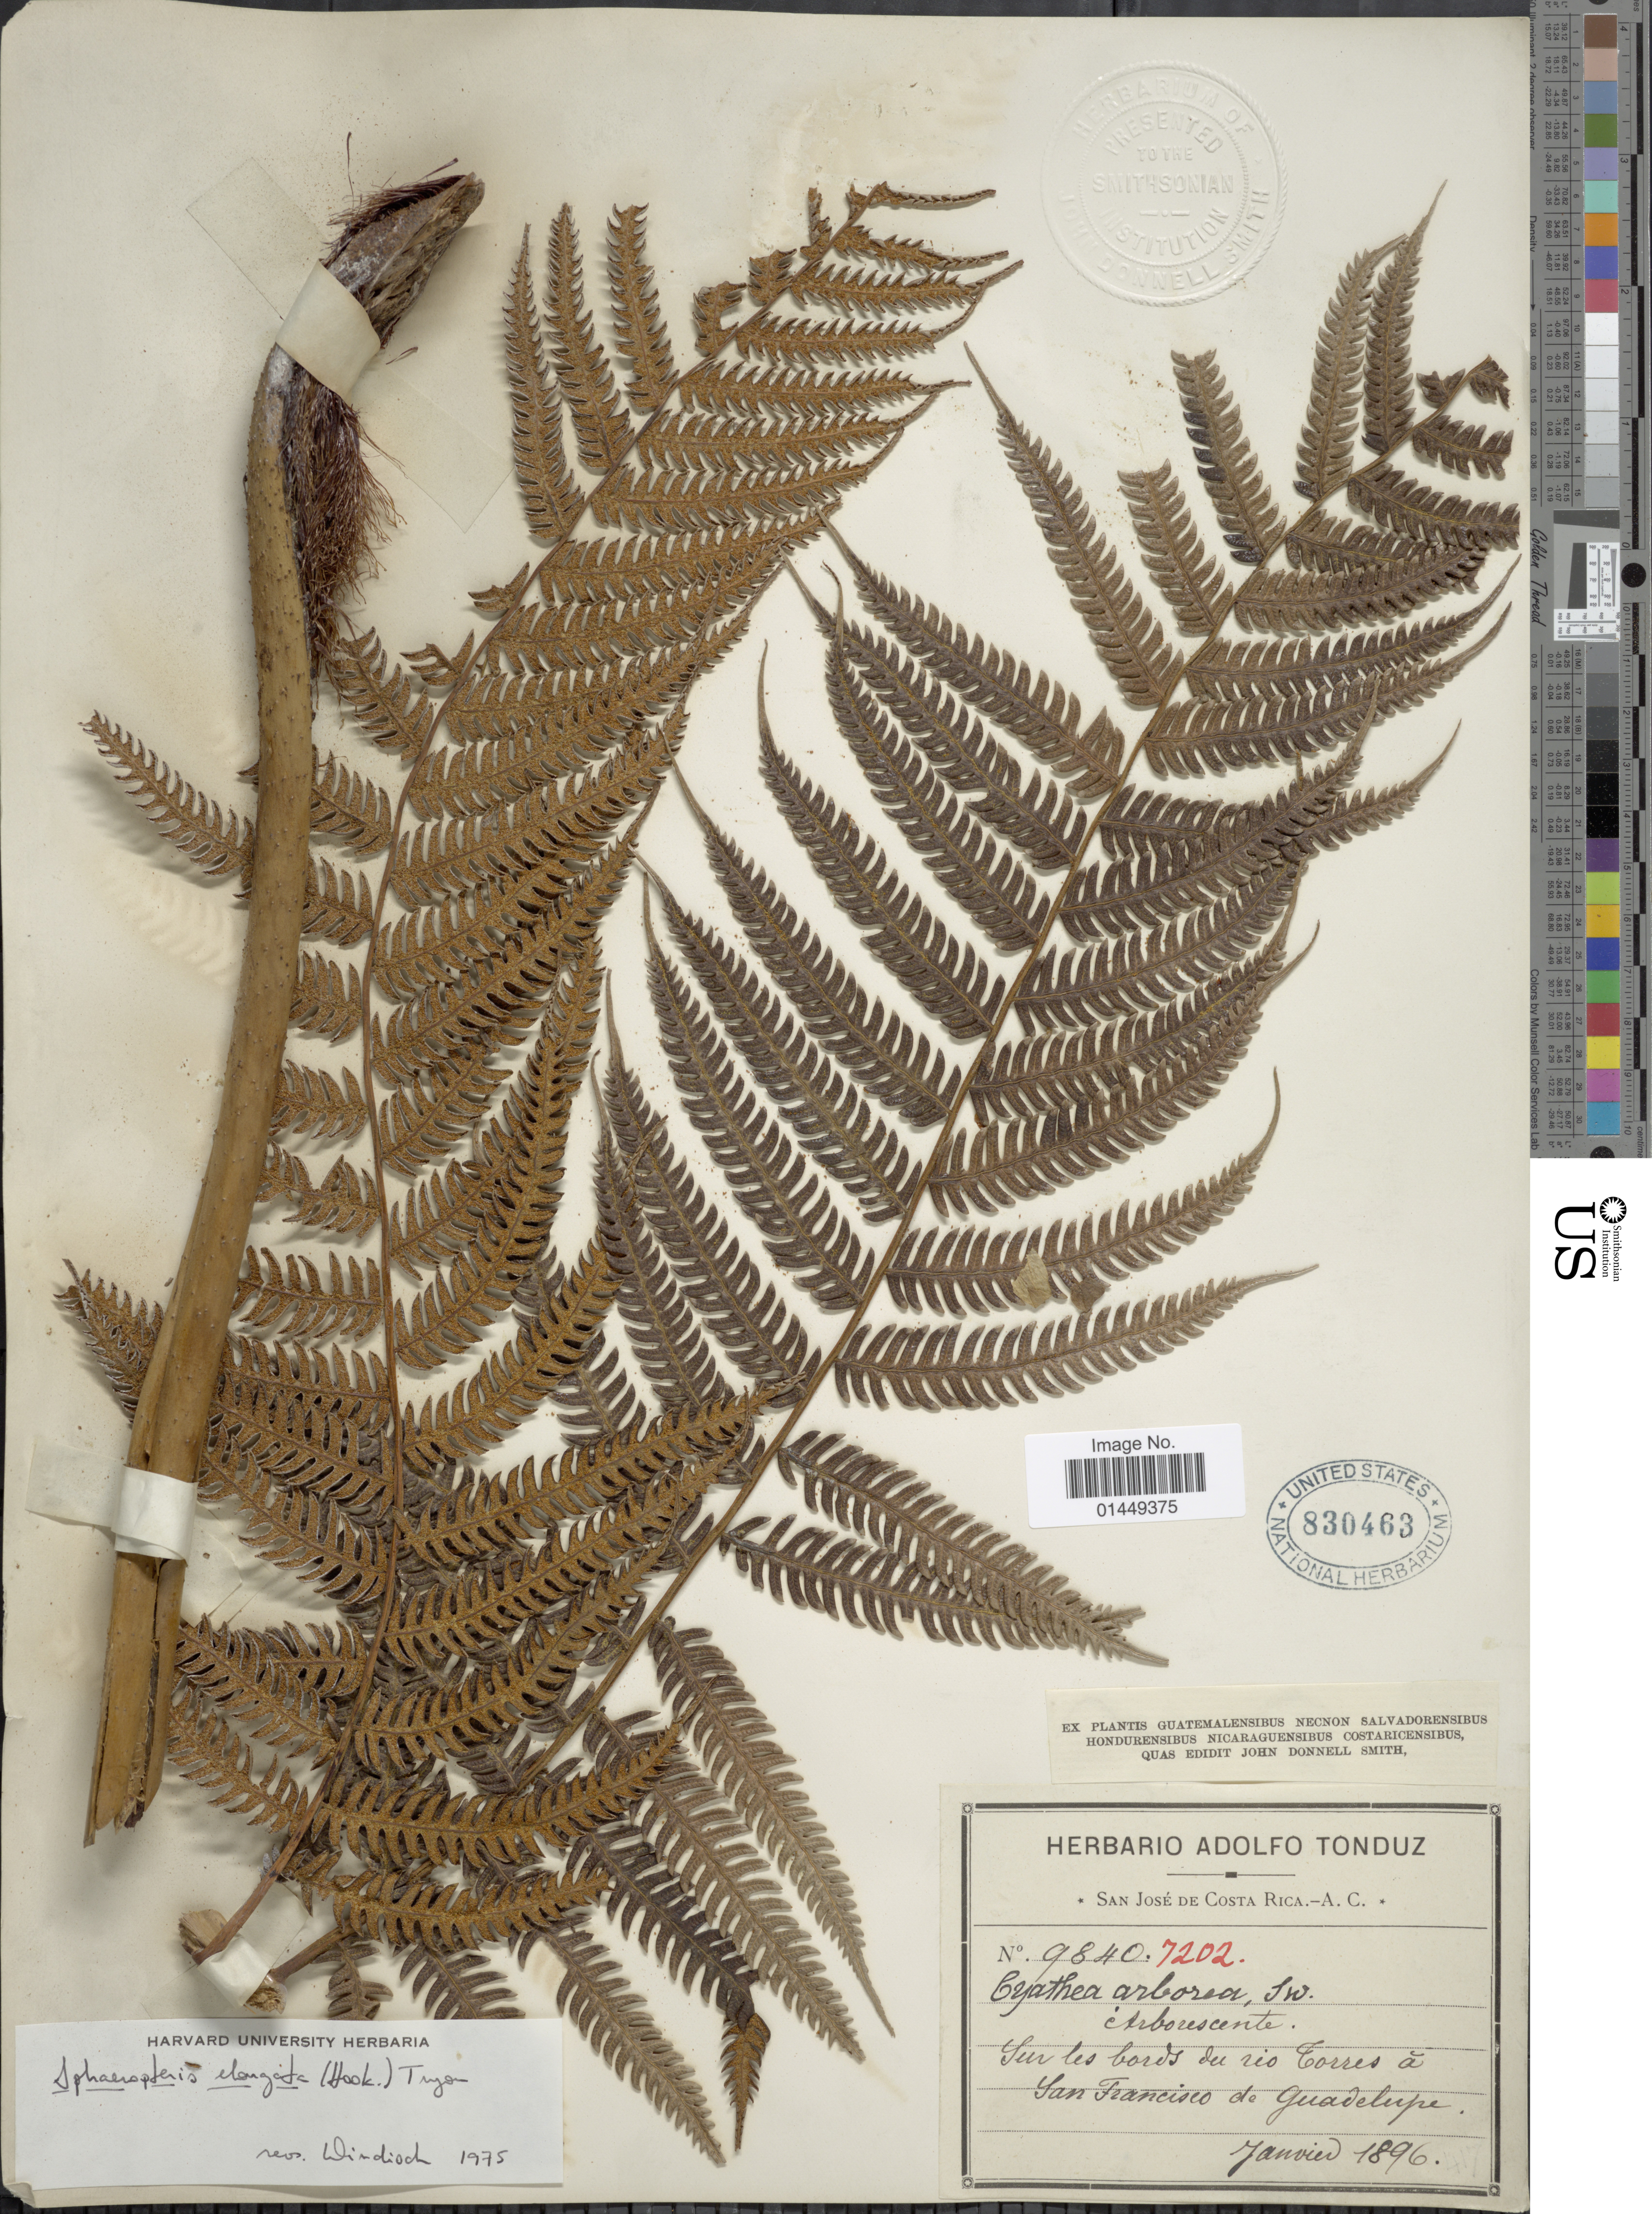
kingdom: Plantae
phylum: Tracheophyta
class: Polypodiopsida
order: Cyatheales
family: Cyatheaceae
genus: Cyathea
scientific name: Cyathea poeppigii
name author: (Hook.) Domin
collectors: ex Herb. Adolfo Tonduz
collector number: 9840/7202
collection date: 1896-01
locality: Sur les bords du rio Torres à San Francisco de Guadelupe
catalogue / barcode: US 830463